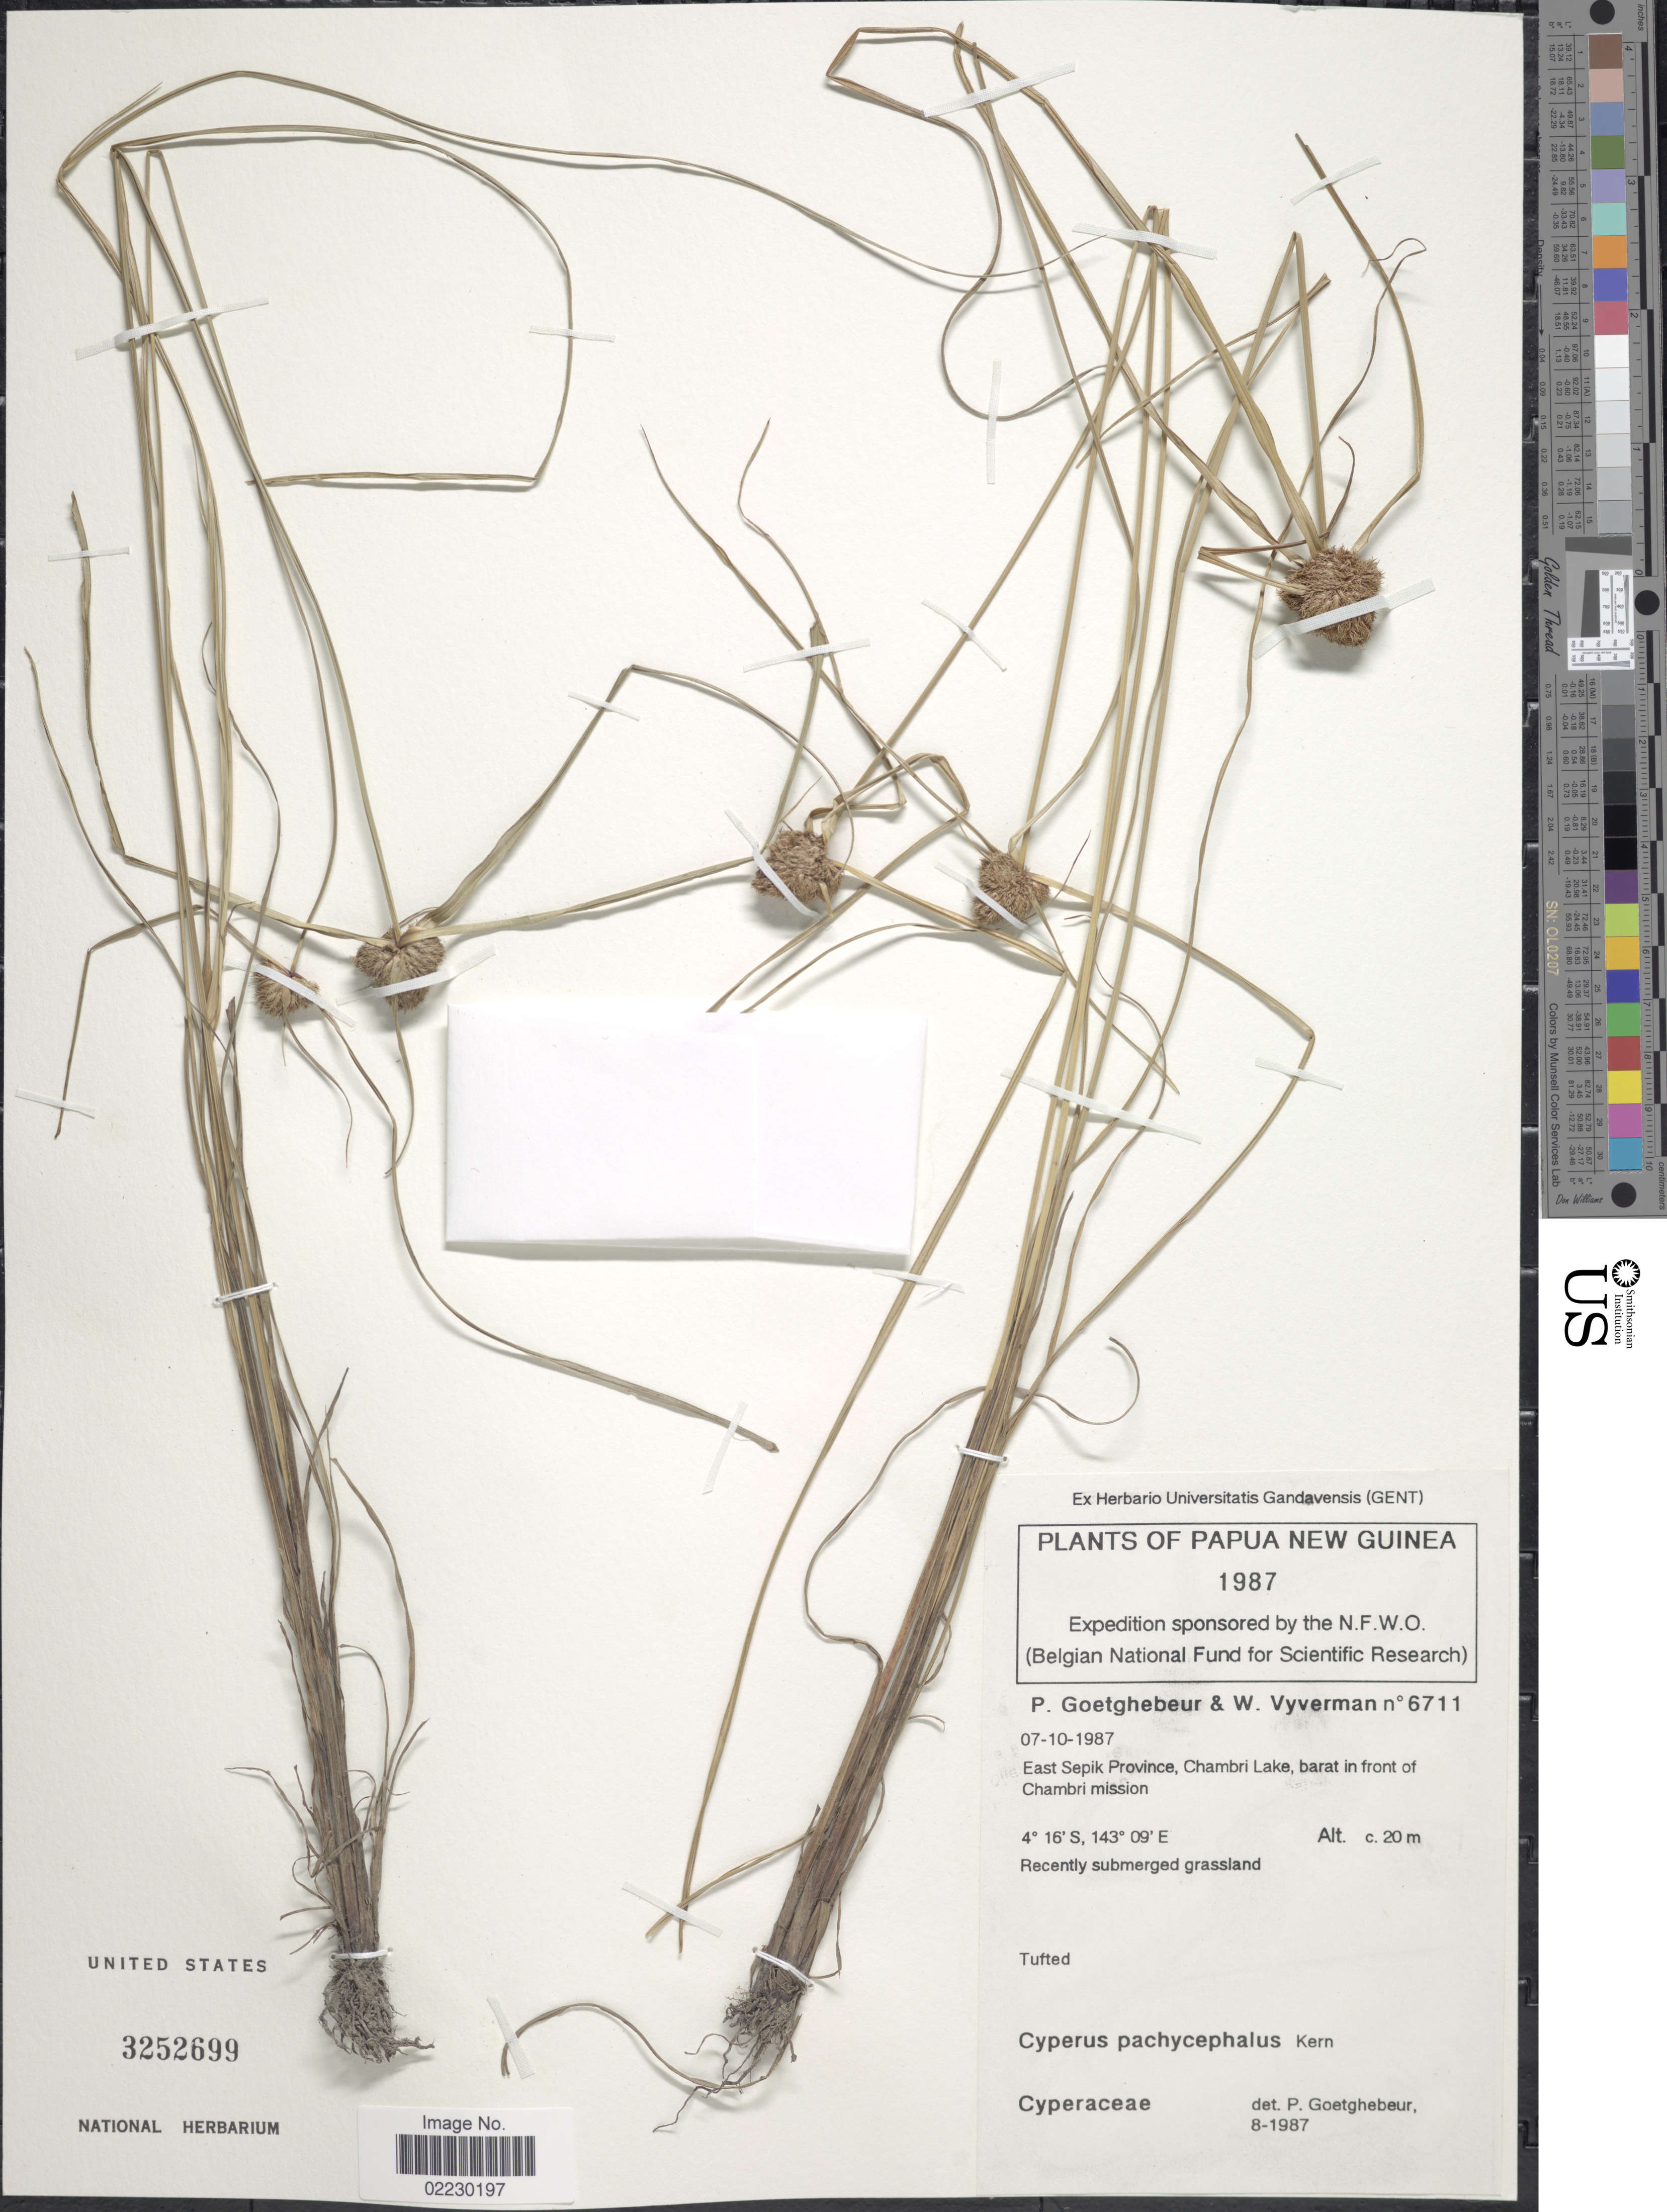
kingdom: Plantae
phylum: Tracheophyta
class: Liliopsida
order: Poales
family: Cyperaceae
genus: Cyperus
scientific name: Cyperus pachycephalus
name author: J. Kern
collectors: P. Goetghebeur & W. Vyverman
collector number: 6711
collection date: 1987-10-07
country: Papua New Guinea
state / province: East Sepik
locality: Chambri Lake, barat in front of Chambri mission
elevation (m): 20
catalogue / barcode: US 3252699